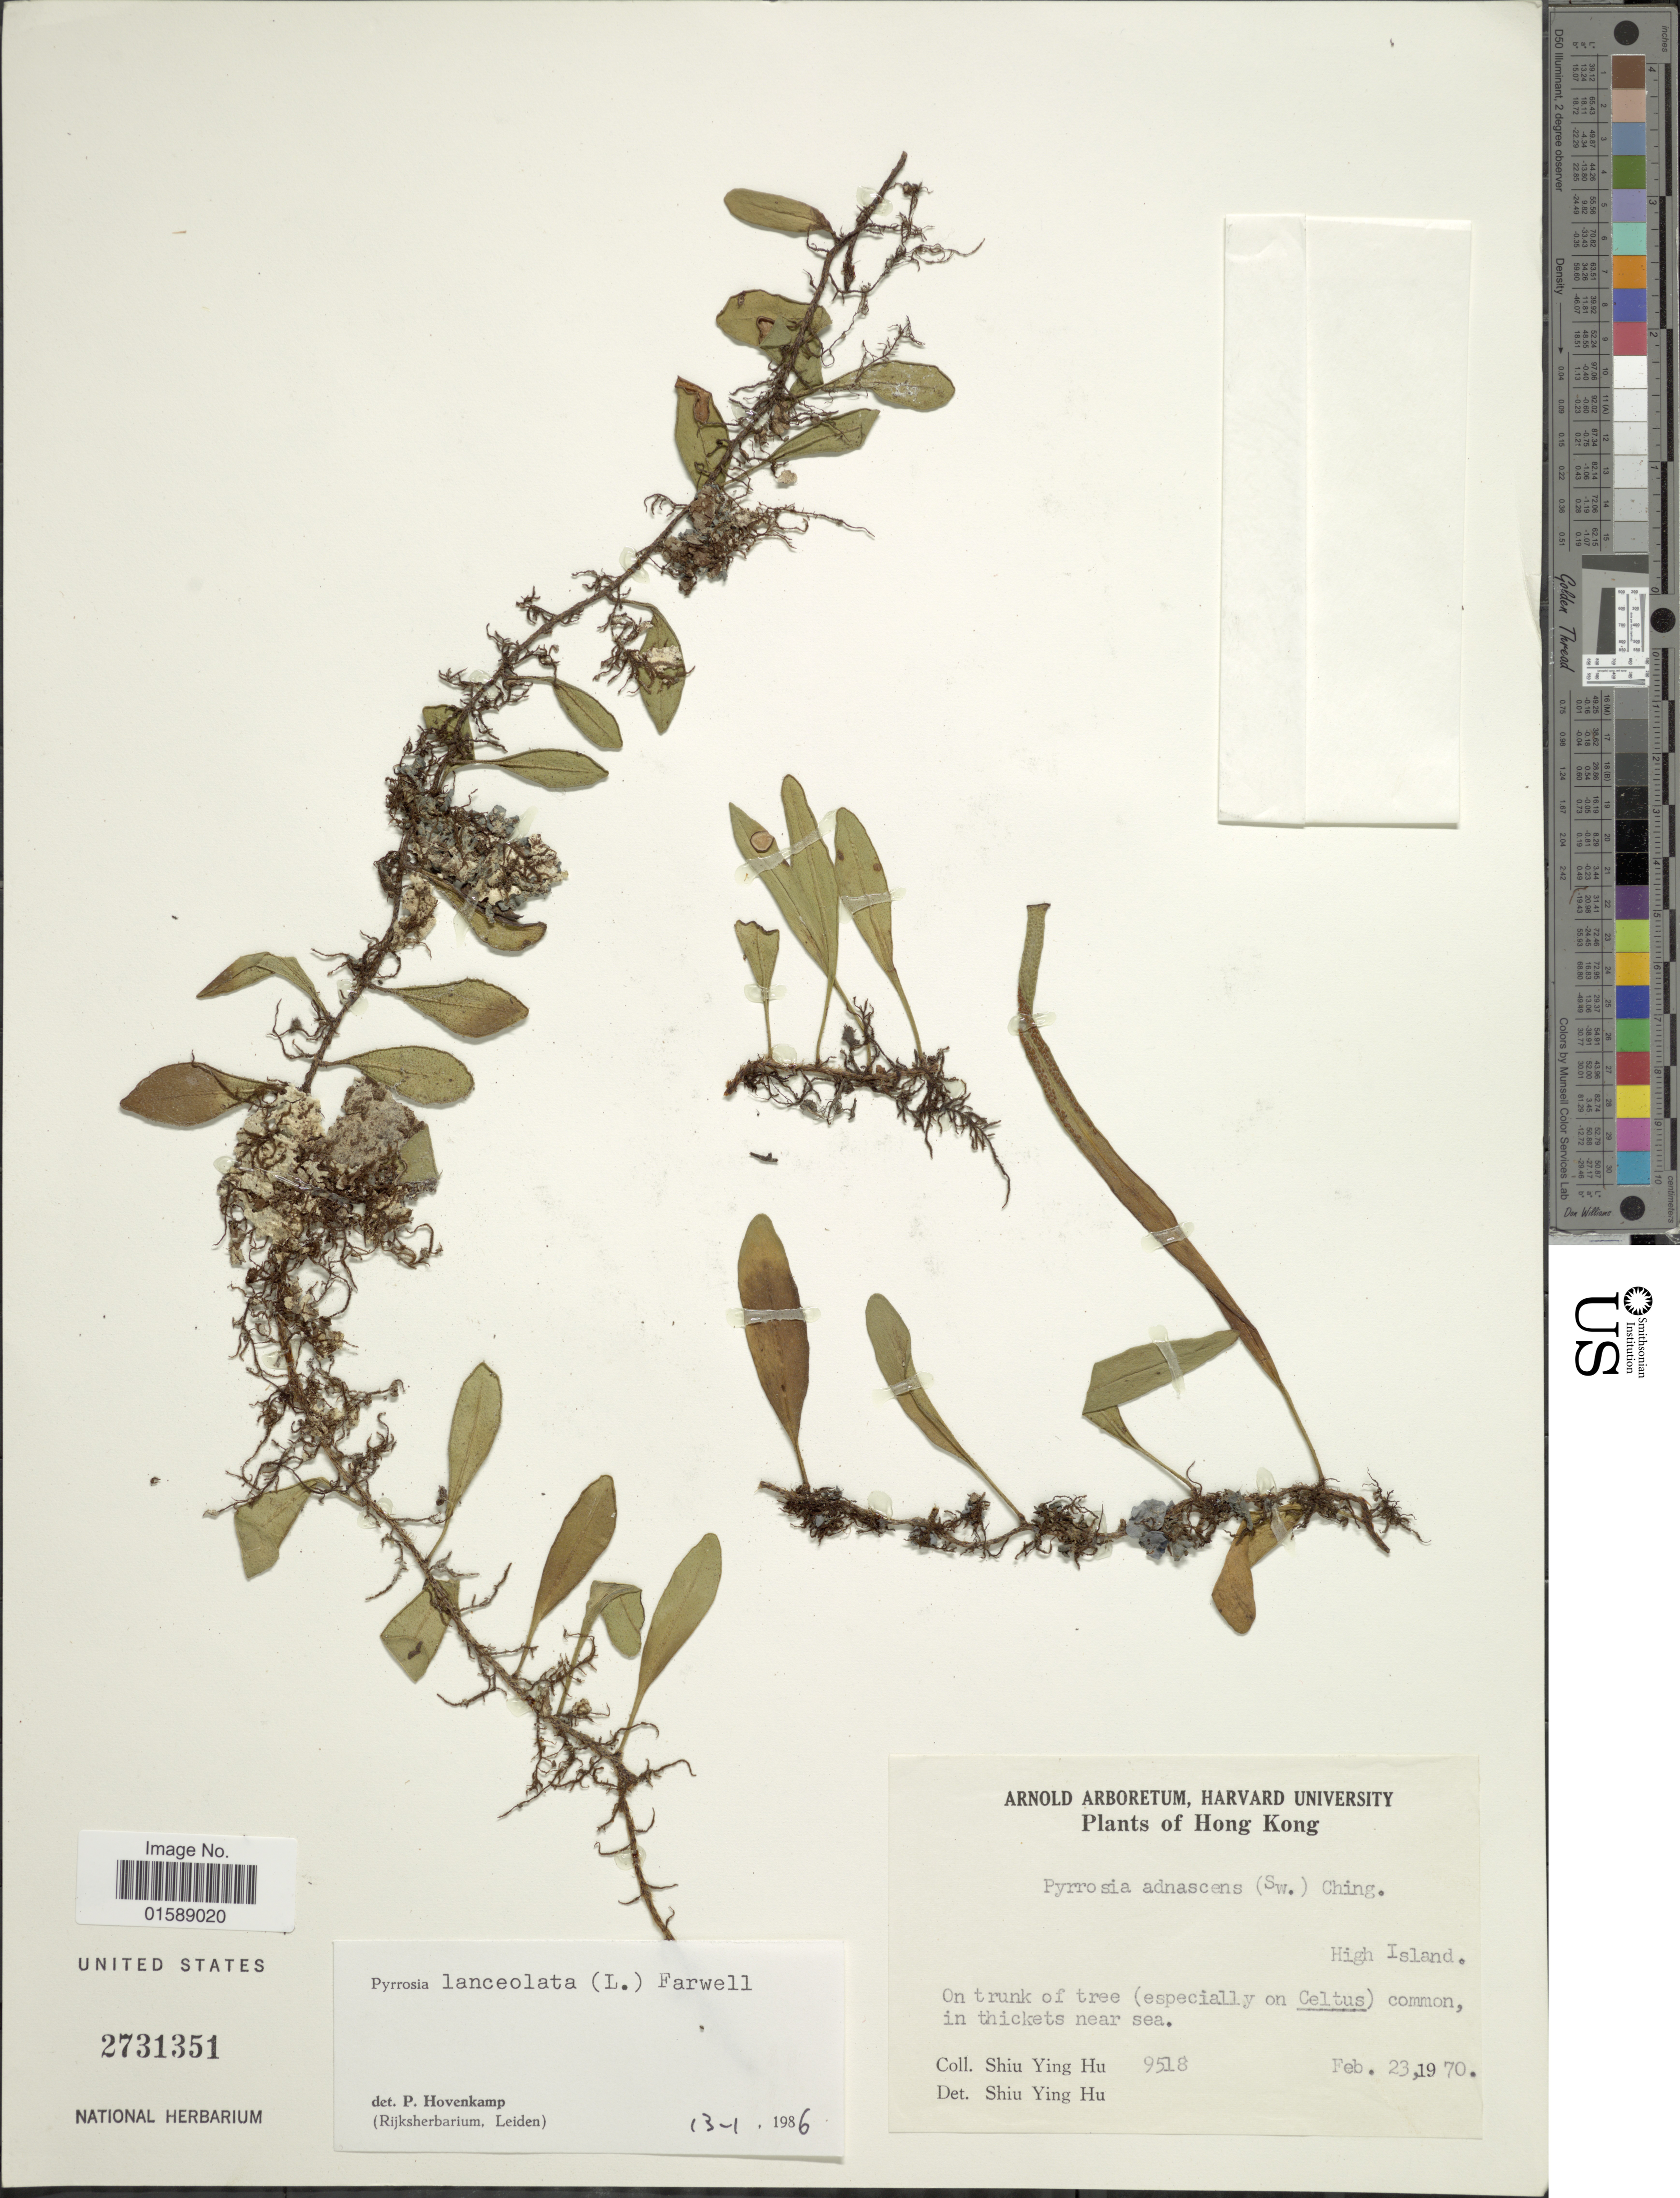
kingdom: Plantae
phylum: Tracheophyta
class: Polypodiopsida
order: Polypodiales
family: Polypodiaceae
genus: Pyrrosia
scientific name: Pyrrosia lanceolata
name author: (L.) Farw.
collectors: S. Y. Hu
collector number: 9518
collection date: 1970-02-23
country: China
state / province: Hong Kong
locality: High Island. In thickets near sea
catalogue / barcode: US 2731351